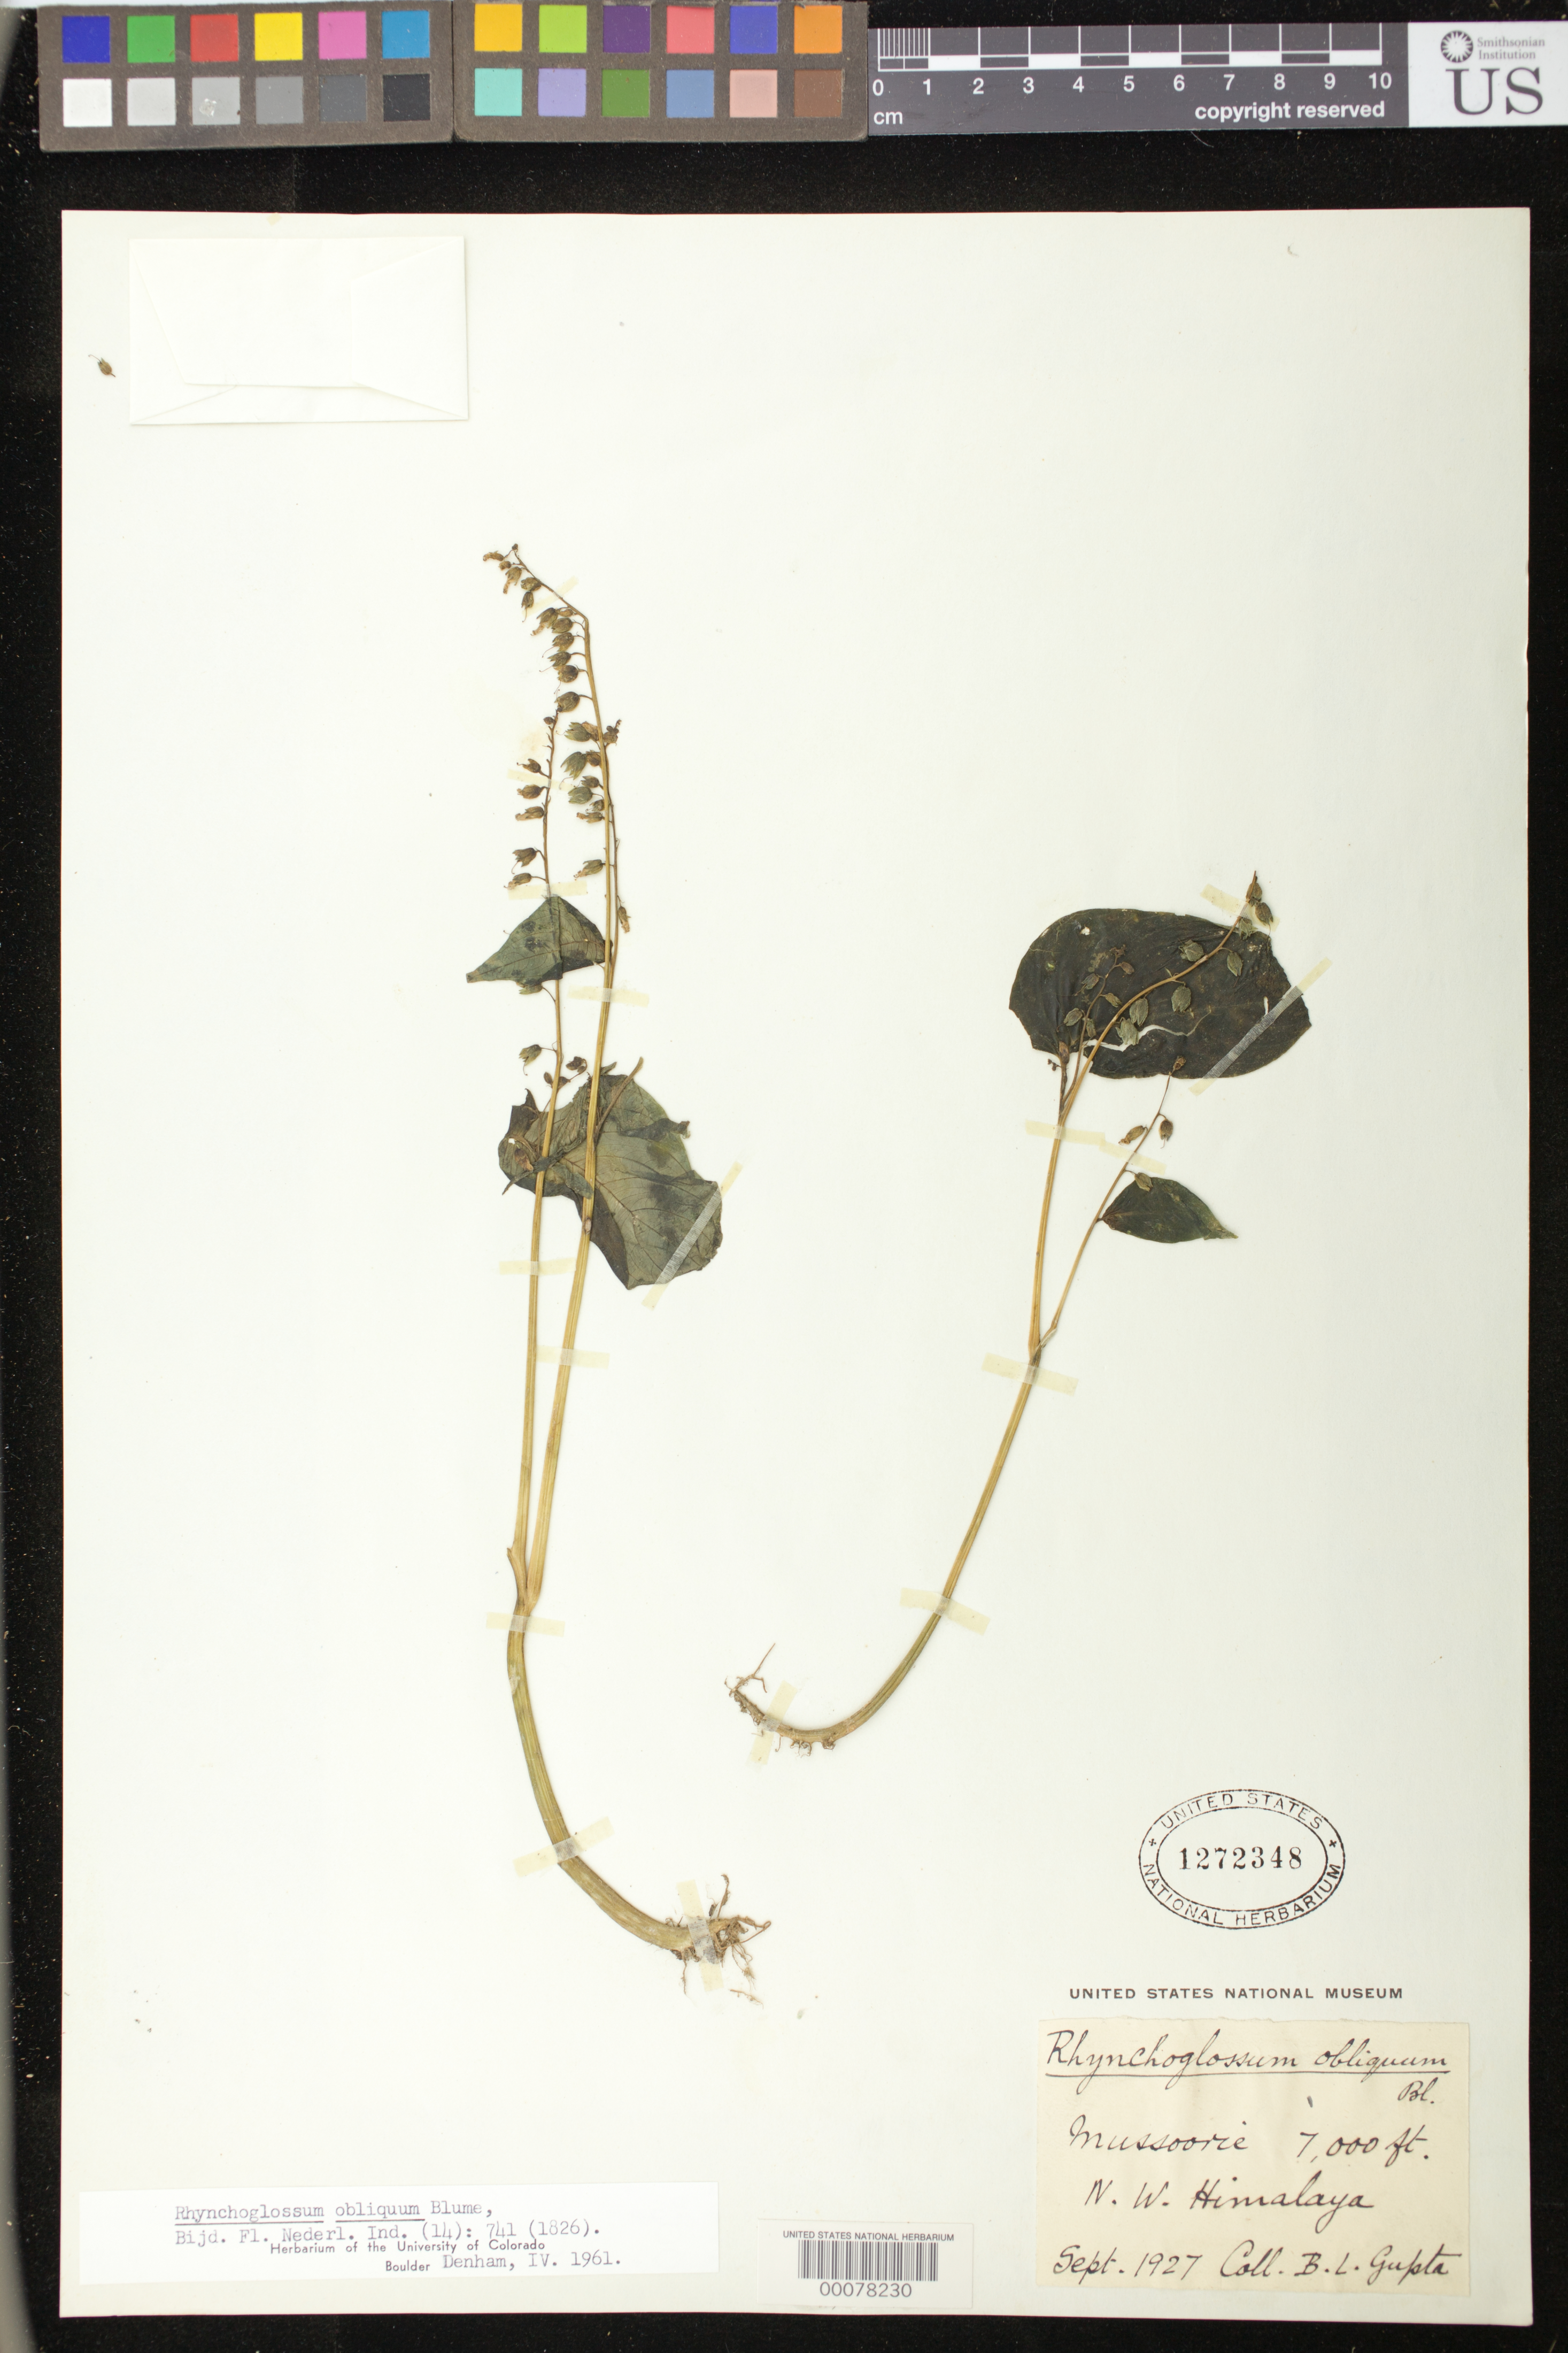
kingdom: Plantae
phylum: Tracheophyta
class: Magnoliopsida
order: Lamiales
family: Gesneriaceae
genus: Rhynchoglossum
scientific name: Rhynchoglossum obliquum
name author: Blume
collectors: B. L. Gupta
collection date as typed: Sep 1927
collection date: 1927-09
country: China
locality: Mussoorie, n.w.himalaya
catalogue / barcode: US 1272348